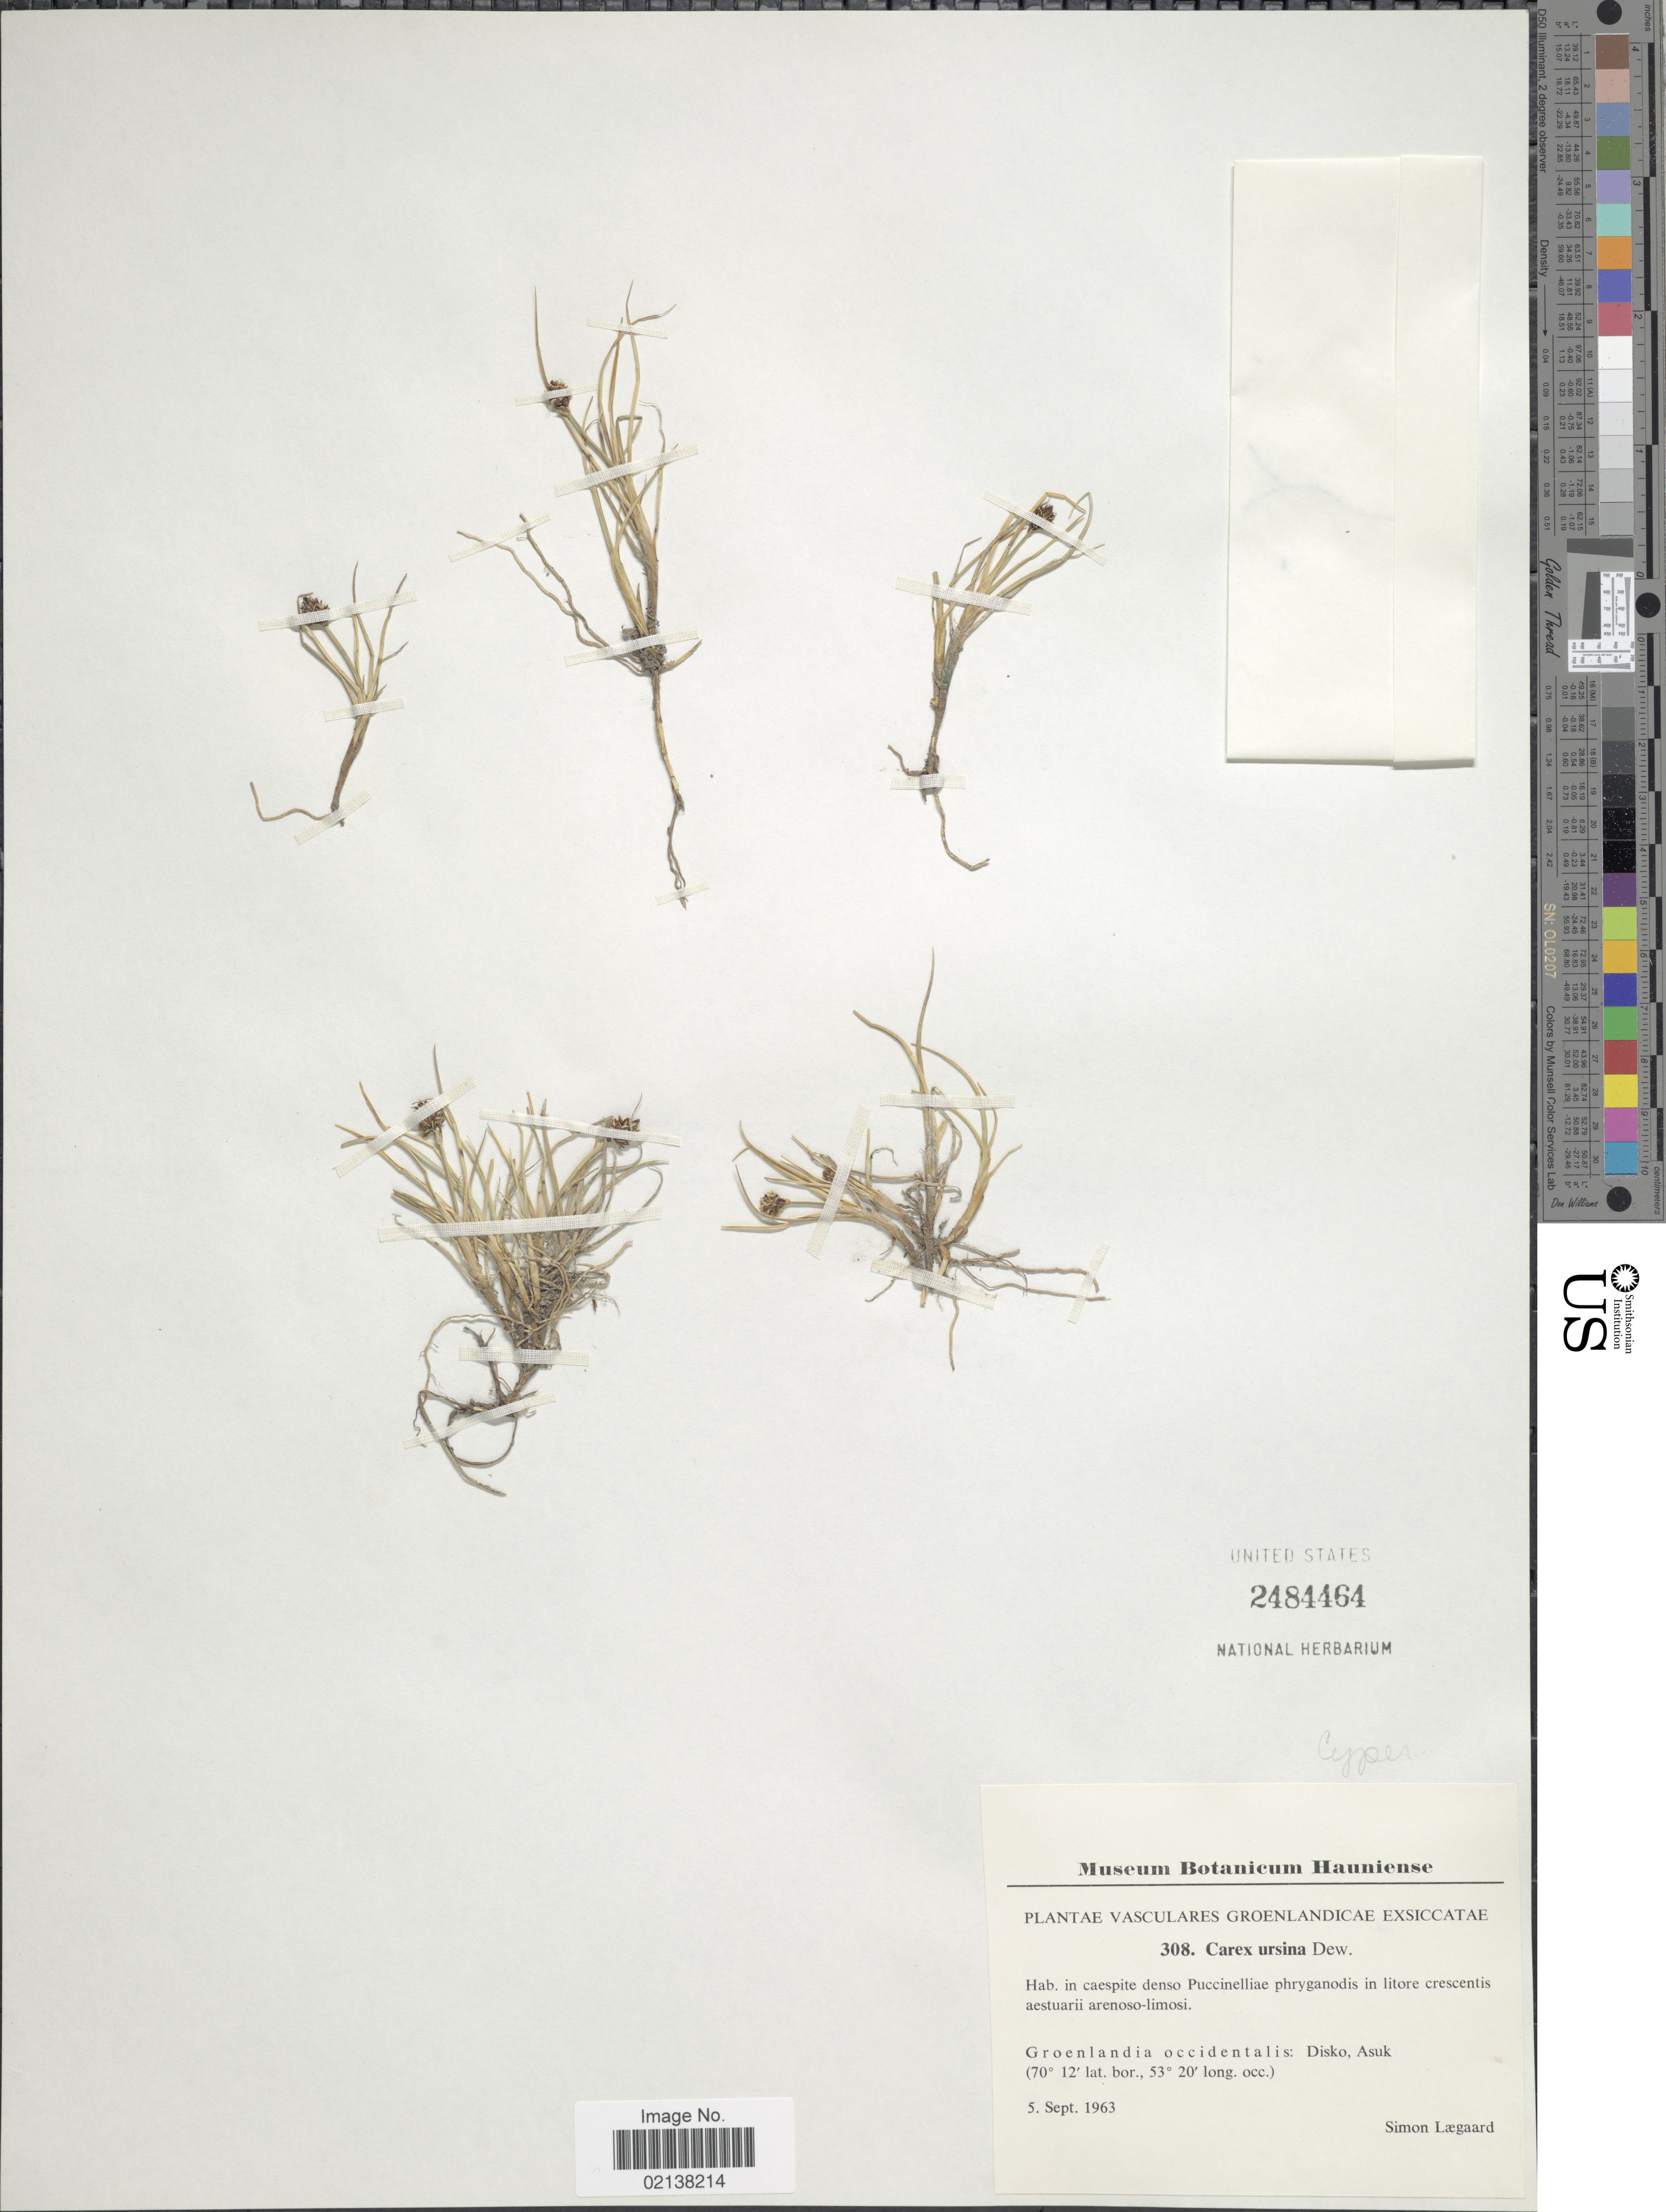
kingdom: Plantae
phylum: Tracheophyta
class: Liliopsida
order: Poales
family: Cyperaceae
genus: Carex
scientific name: Carex ursina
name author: Dewey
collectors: S. Lægaard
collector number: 308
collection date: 1963-09-05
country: Greenland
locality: Vasculares Groenlandicae. Groenlandia occidentalis: Disko, Asuk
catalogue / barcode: US 2484464